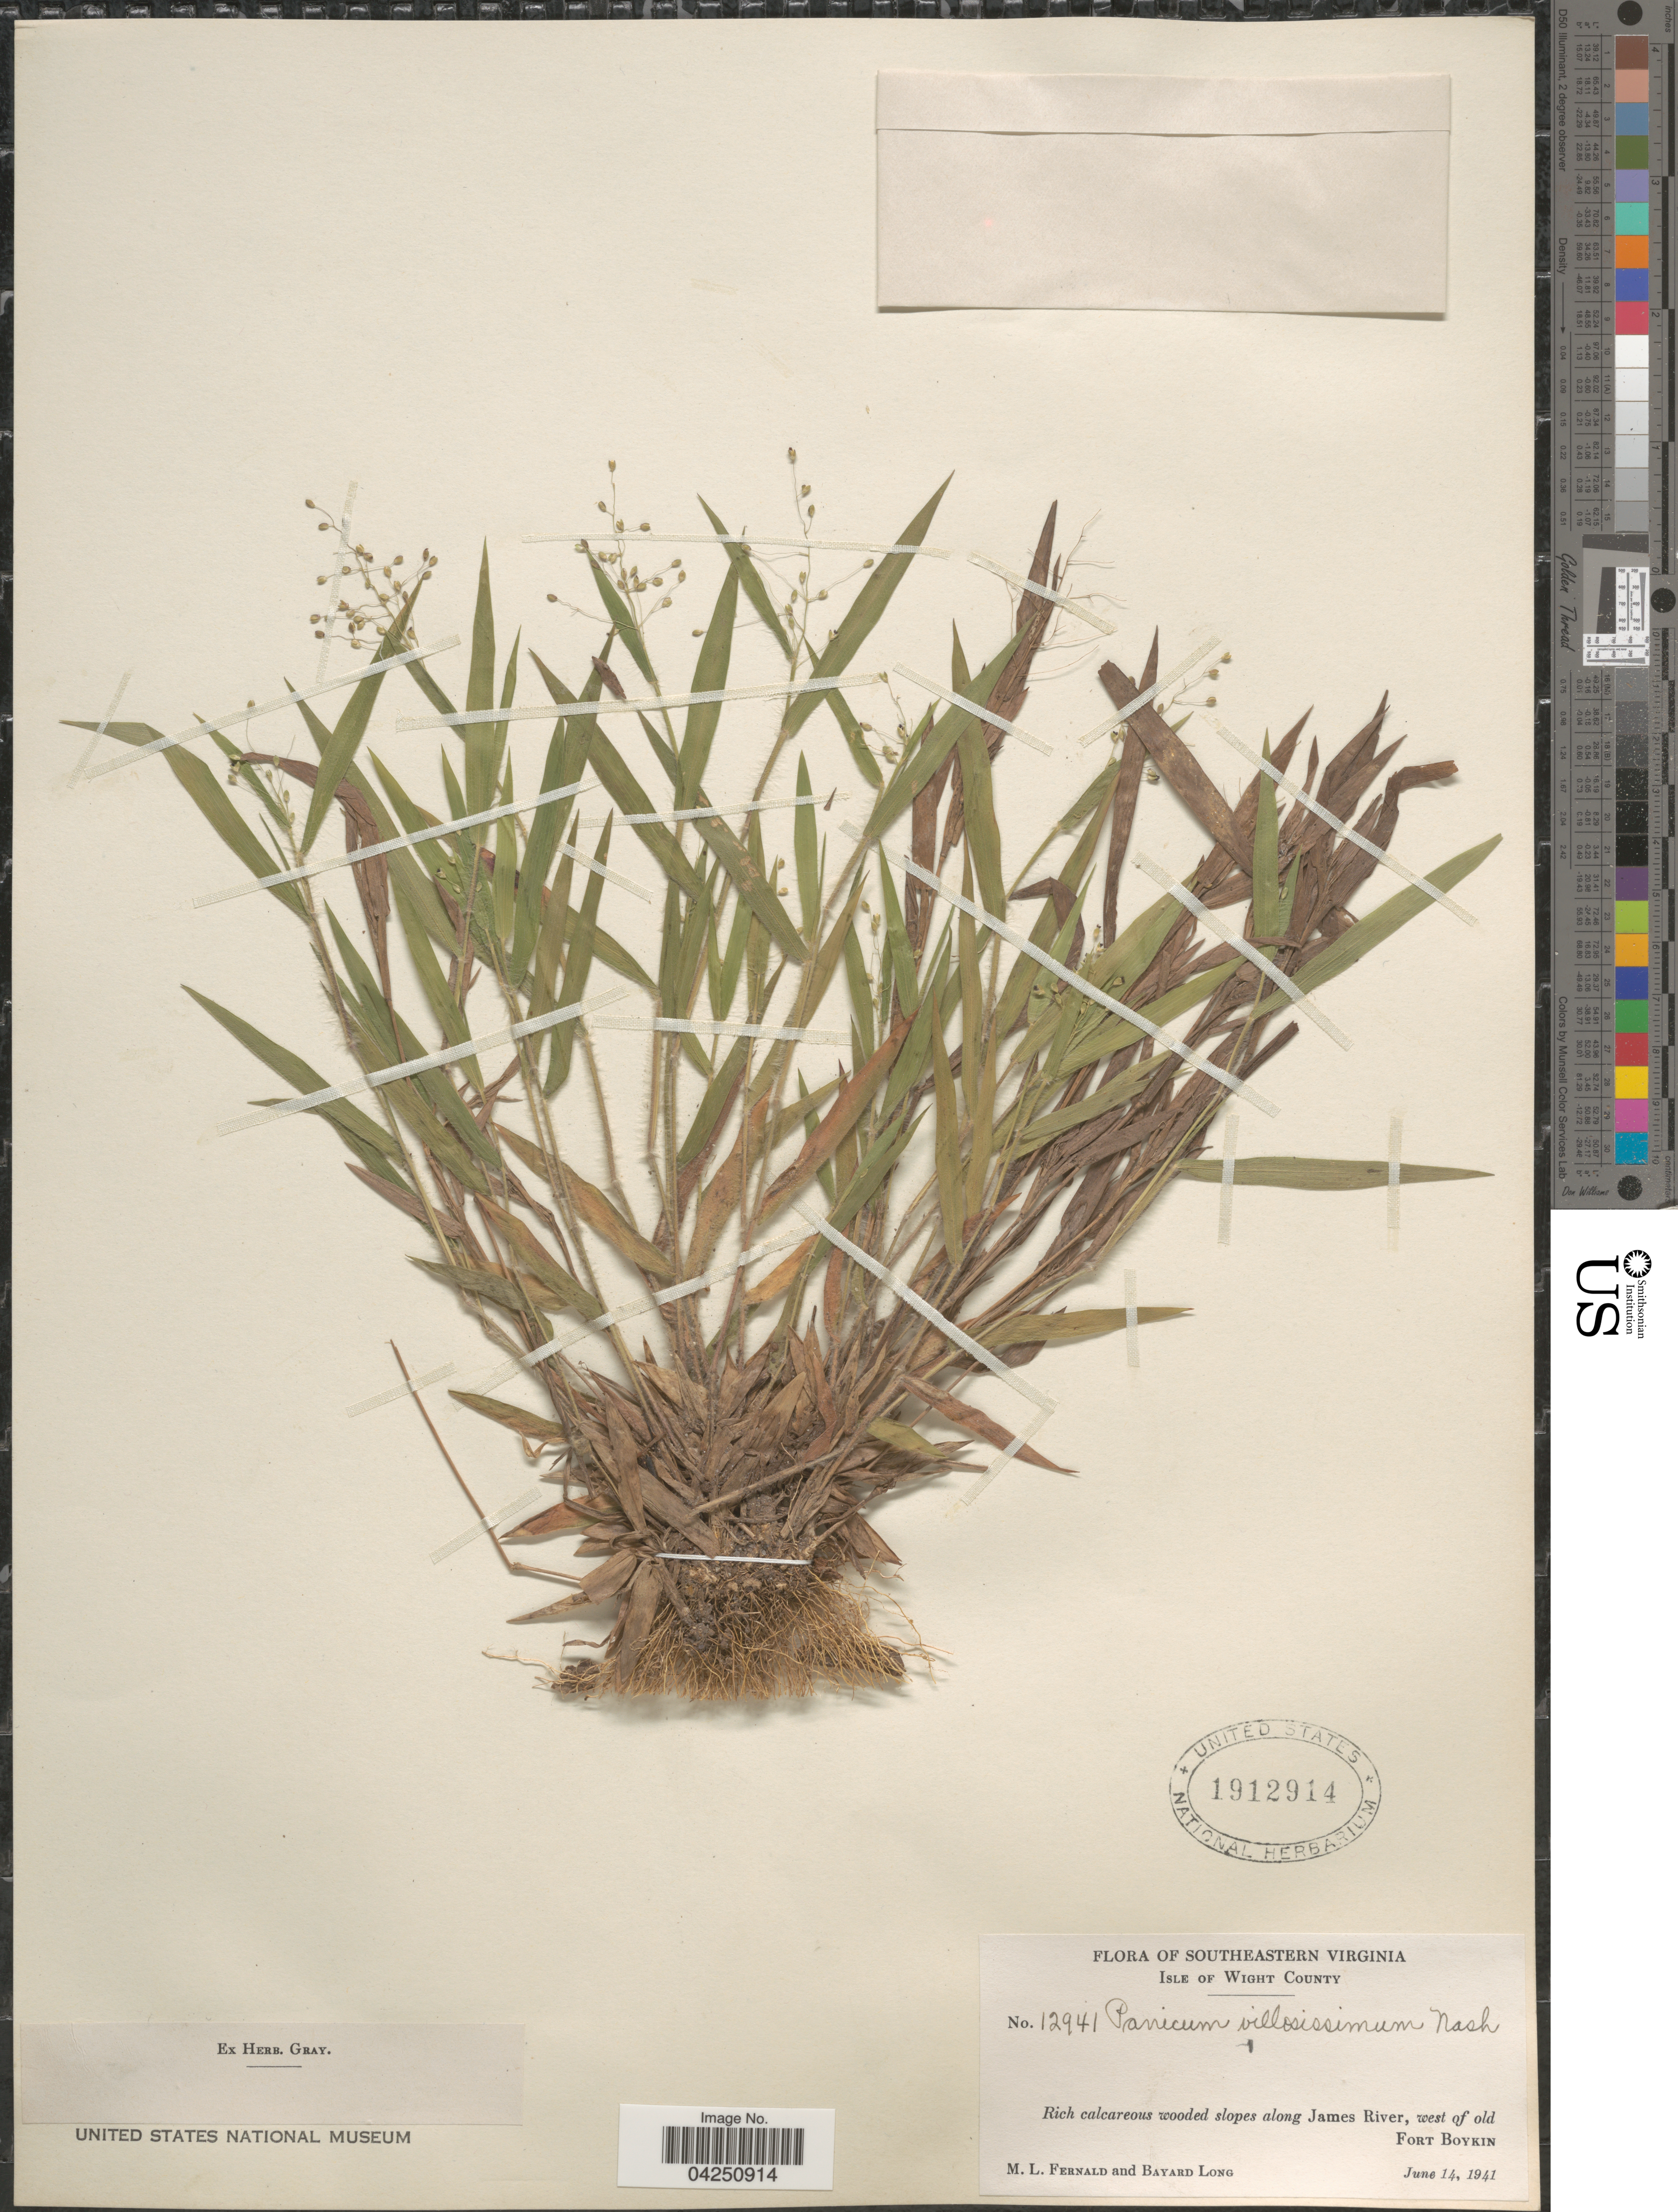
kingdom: Plantae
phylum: Tracheophyta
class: Liliopsida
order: Poales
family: Poaceae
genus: Dichanthelium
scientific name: Dichanthelium acuminatum var. acuminatum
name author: (Sw.) Gould & C.A. Clark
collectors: M. L. Fernald & B. Long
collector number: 12941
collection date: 1941-06-14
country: United States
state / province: Virginia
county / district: Isle of Wight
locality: Southeastern Virginia. Isle Of Wight County. Rich calcareous wooded slopes along James River, west of olf Fort Boykin.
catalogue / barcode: US 1912914